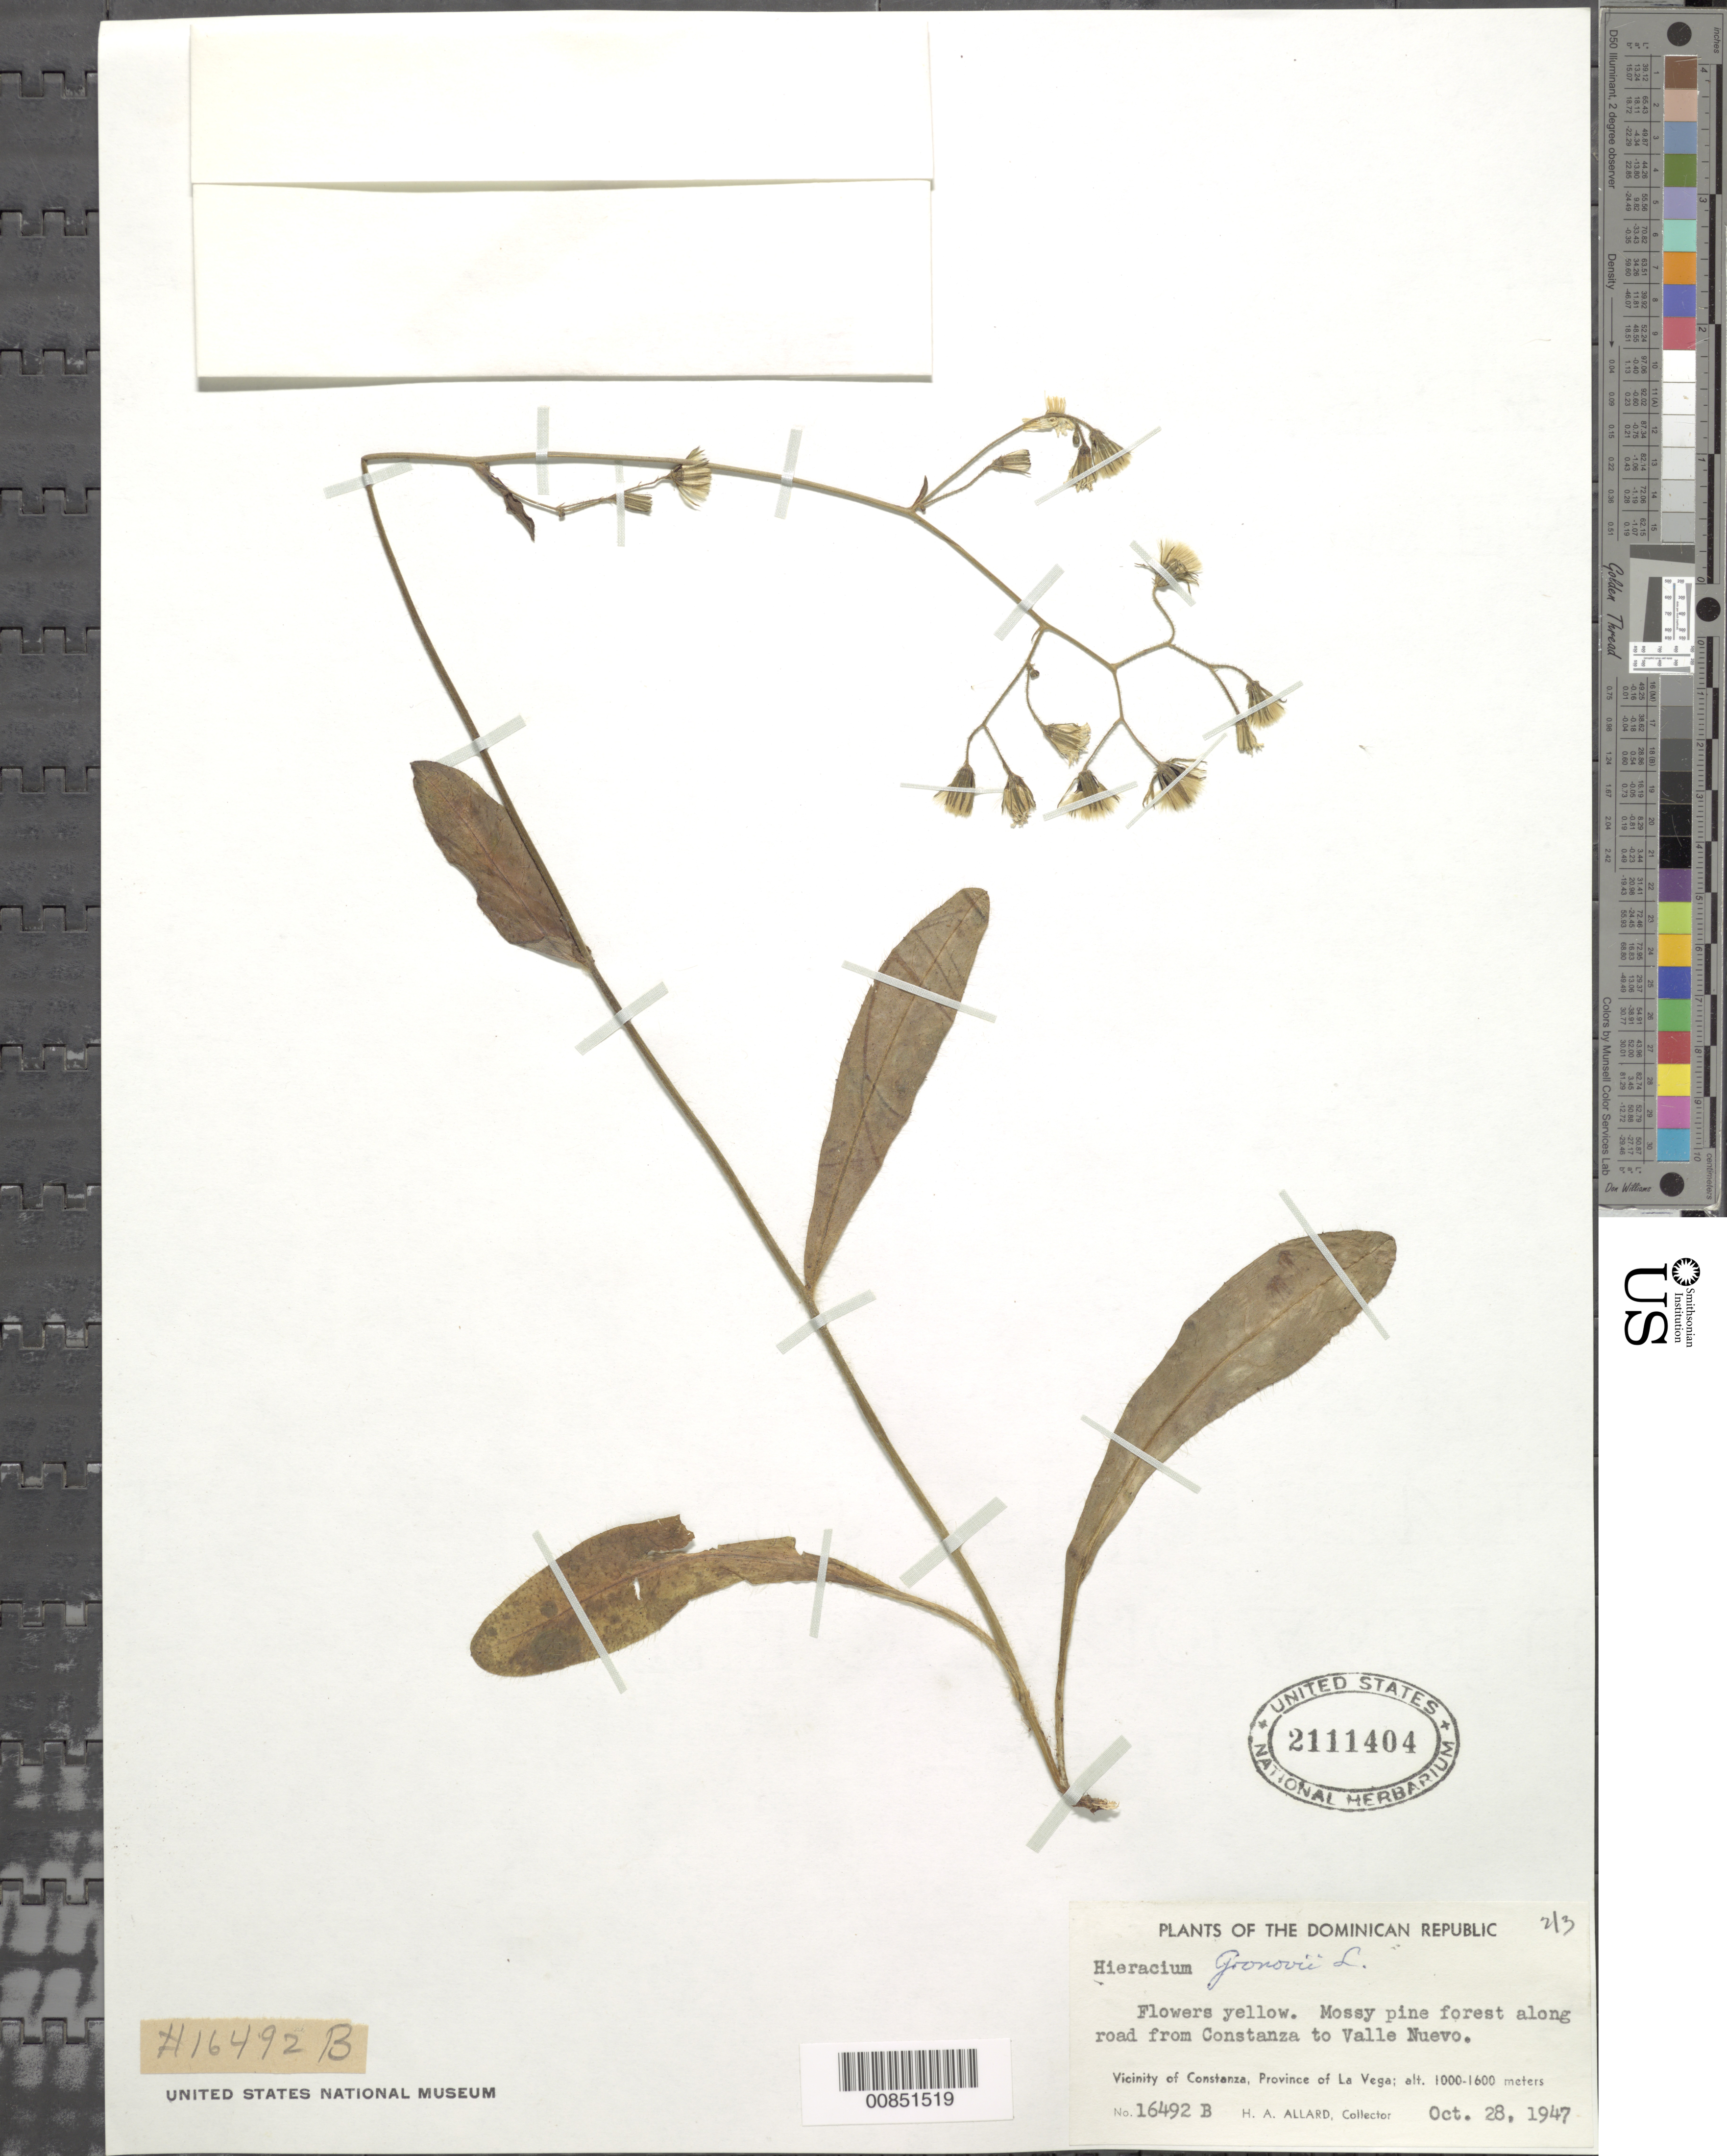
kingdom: Plantae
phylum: Tracheophyta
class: Magnoliopsida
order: Asterales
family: Asteraceae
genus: Hieracium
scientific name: Hieracium gronovii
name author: L.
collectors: H. A. Allard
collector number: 16492B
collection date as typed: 28 Oct 1947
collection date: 1947-10-28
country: Dominican Republic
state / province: La Vega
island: Hispaniola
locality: Vicinity of Constanza, along road from Constanza to Valle Nuevo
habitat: Mossy pine forest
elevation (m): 1000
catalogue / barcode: US 2111404